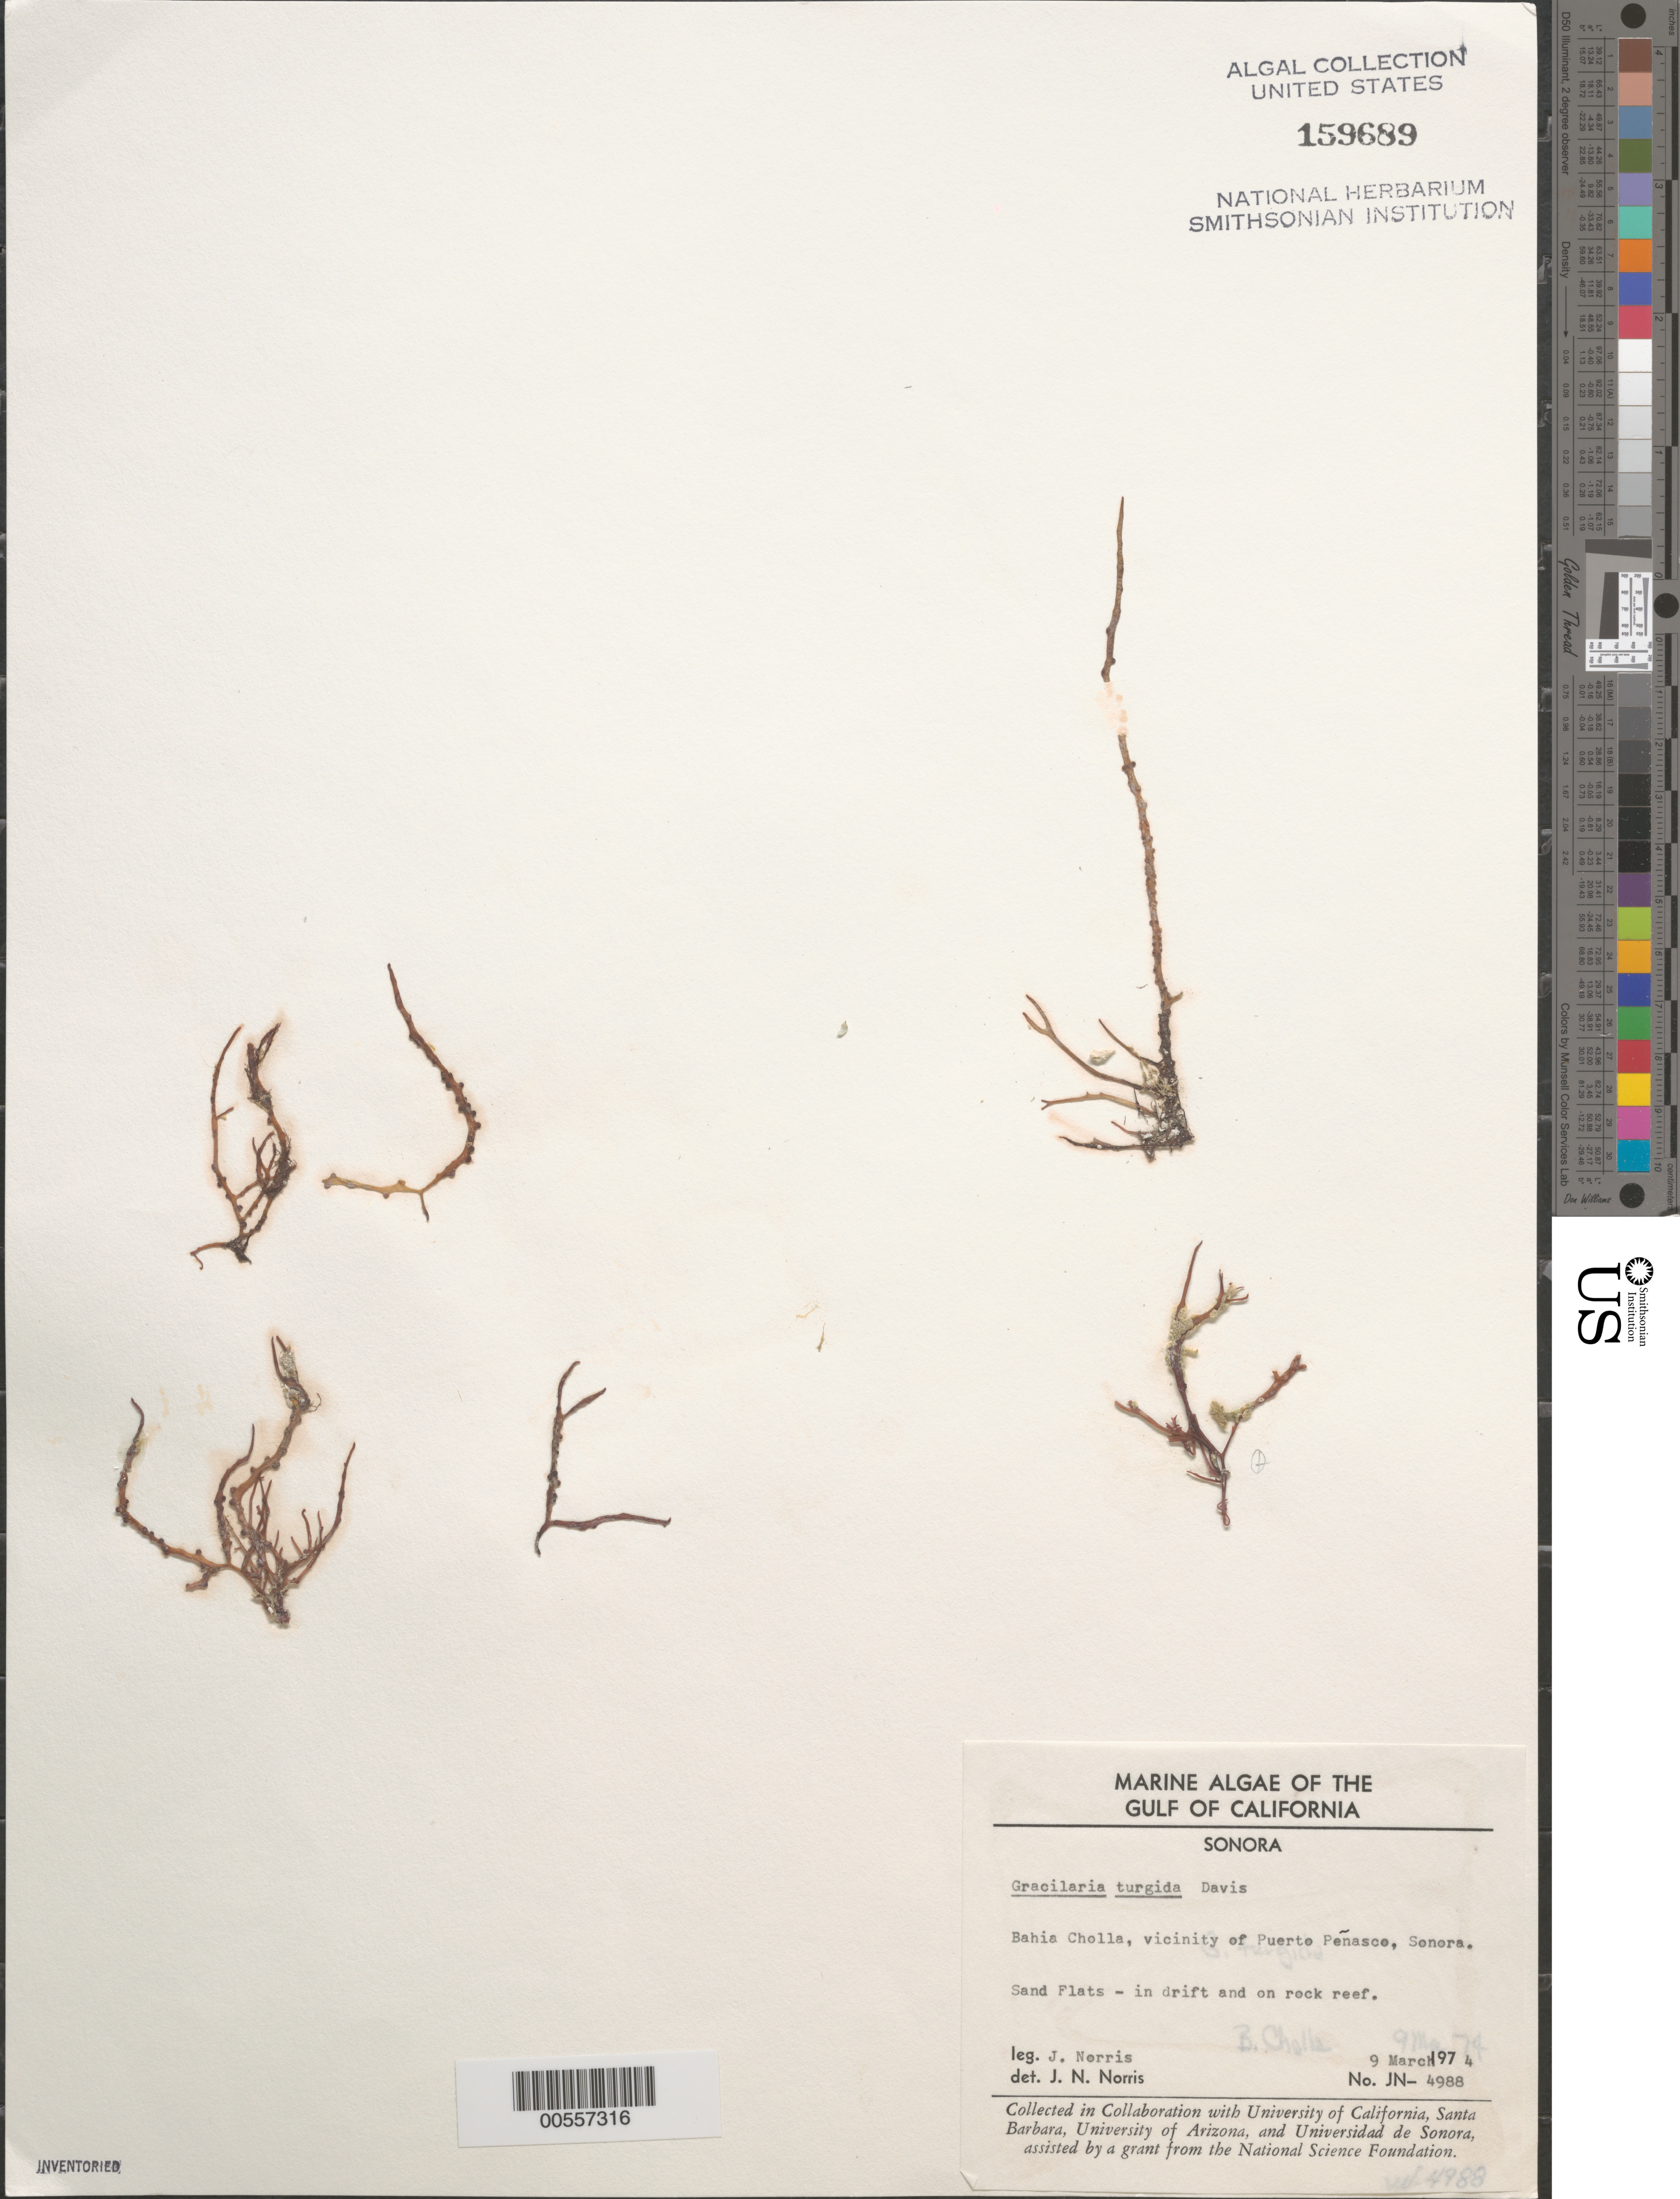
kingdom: Plantae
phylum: Rhodophyta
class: Florideophyceae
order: Gracilariales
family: Gracilariaceae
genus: Gracilaria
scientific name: Gracilaria turgida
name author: E.Y. Dawson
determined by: Norris, James N.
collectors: J. N. Norris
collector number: JN-4988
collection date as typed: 09 Mar 1974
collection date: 1974-03-09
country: Mexico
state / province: Sonora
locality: Bahia Cholla, Puerto Penasco area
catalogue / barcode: US 159689